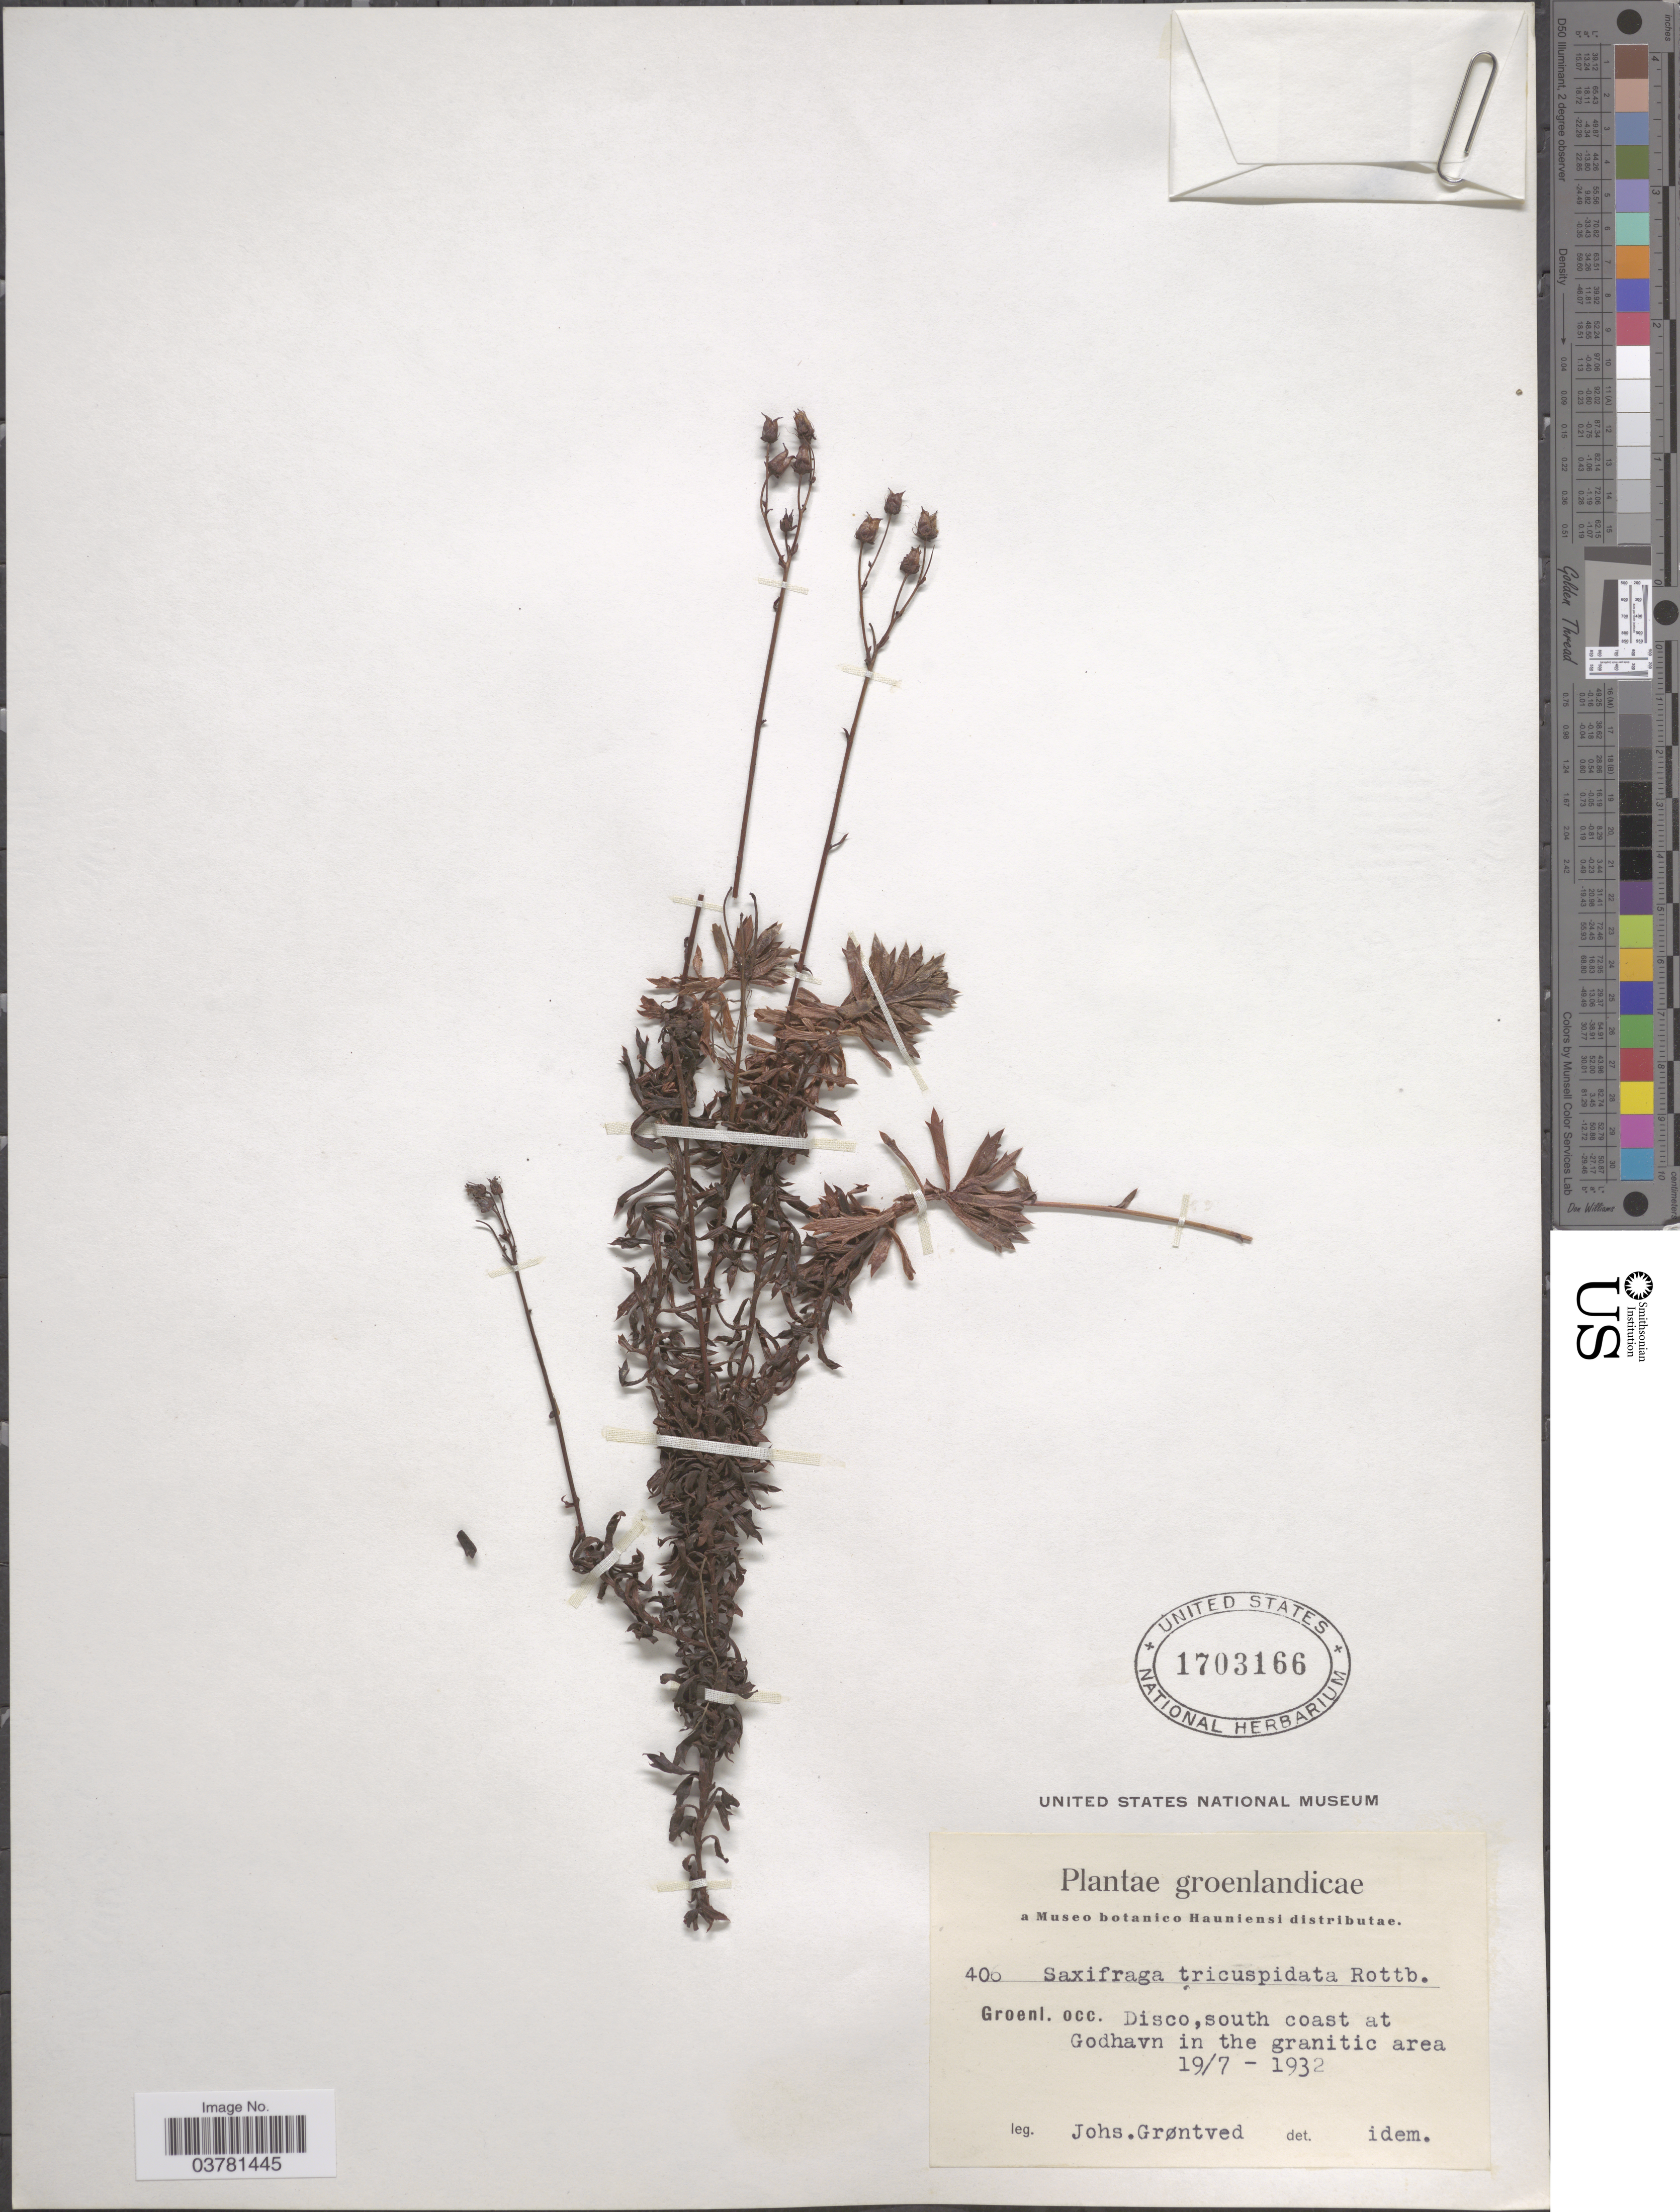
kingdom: Plantae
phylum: Tracheophyta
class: Magnoliopsida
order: Saxifragales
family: Saxifragaceae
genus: Saxifraga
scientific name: Saxifraga tricuspidata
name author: Rottb.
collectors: J. Grontved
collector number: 406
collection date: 1932-07-19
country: Greenland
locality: Groenl. occ. Disco, south coast at Godhavn in the granitic area.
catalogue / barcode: US 1703166